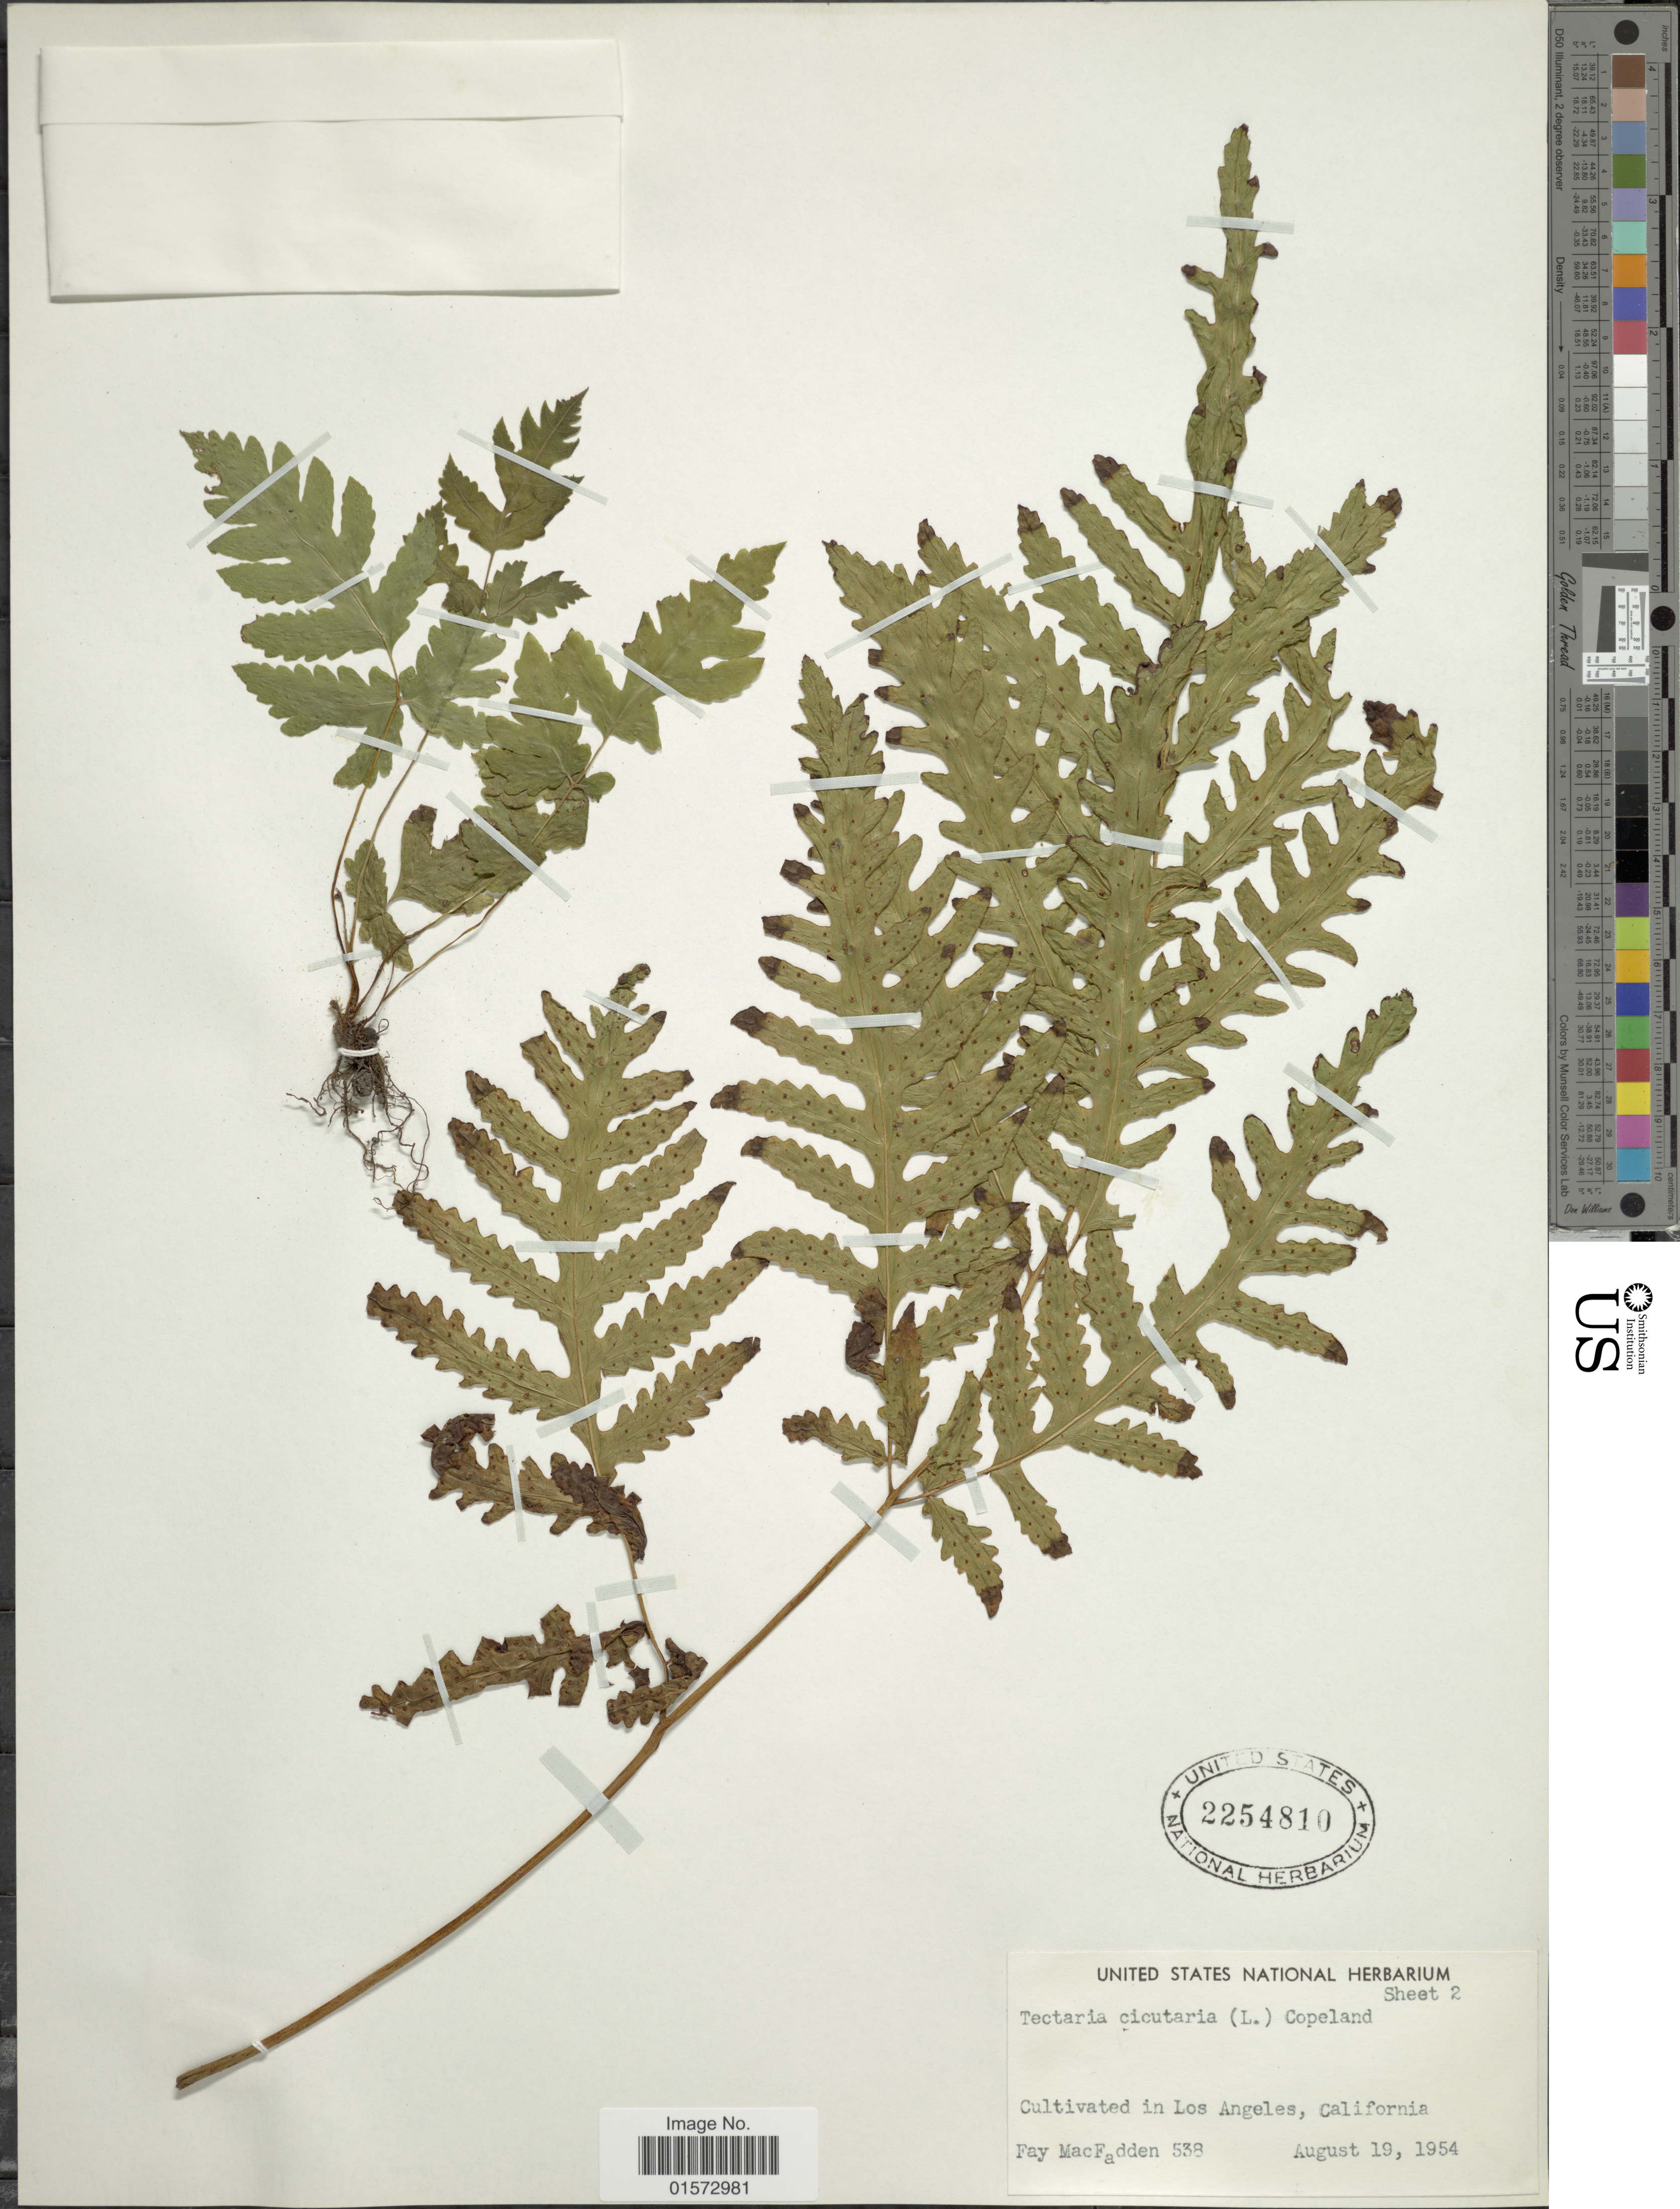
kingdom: Plantae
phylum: Tracheophyta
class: Polypodiopsida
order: Polypodiales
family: Tectariaceae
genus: Tectaria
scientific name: Tectaria cicutaria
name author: (L.) Copel.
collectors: F. MacFadden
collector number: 538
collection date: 1954-08-19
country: United States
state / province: California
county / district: Los Angeles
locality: In Los Angeles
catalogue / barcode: US 2254810